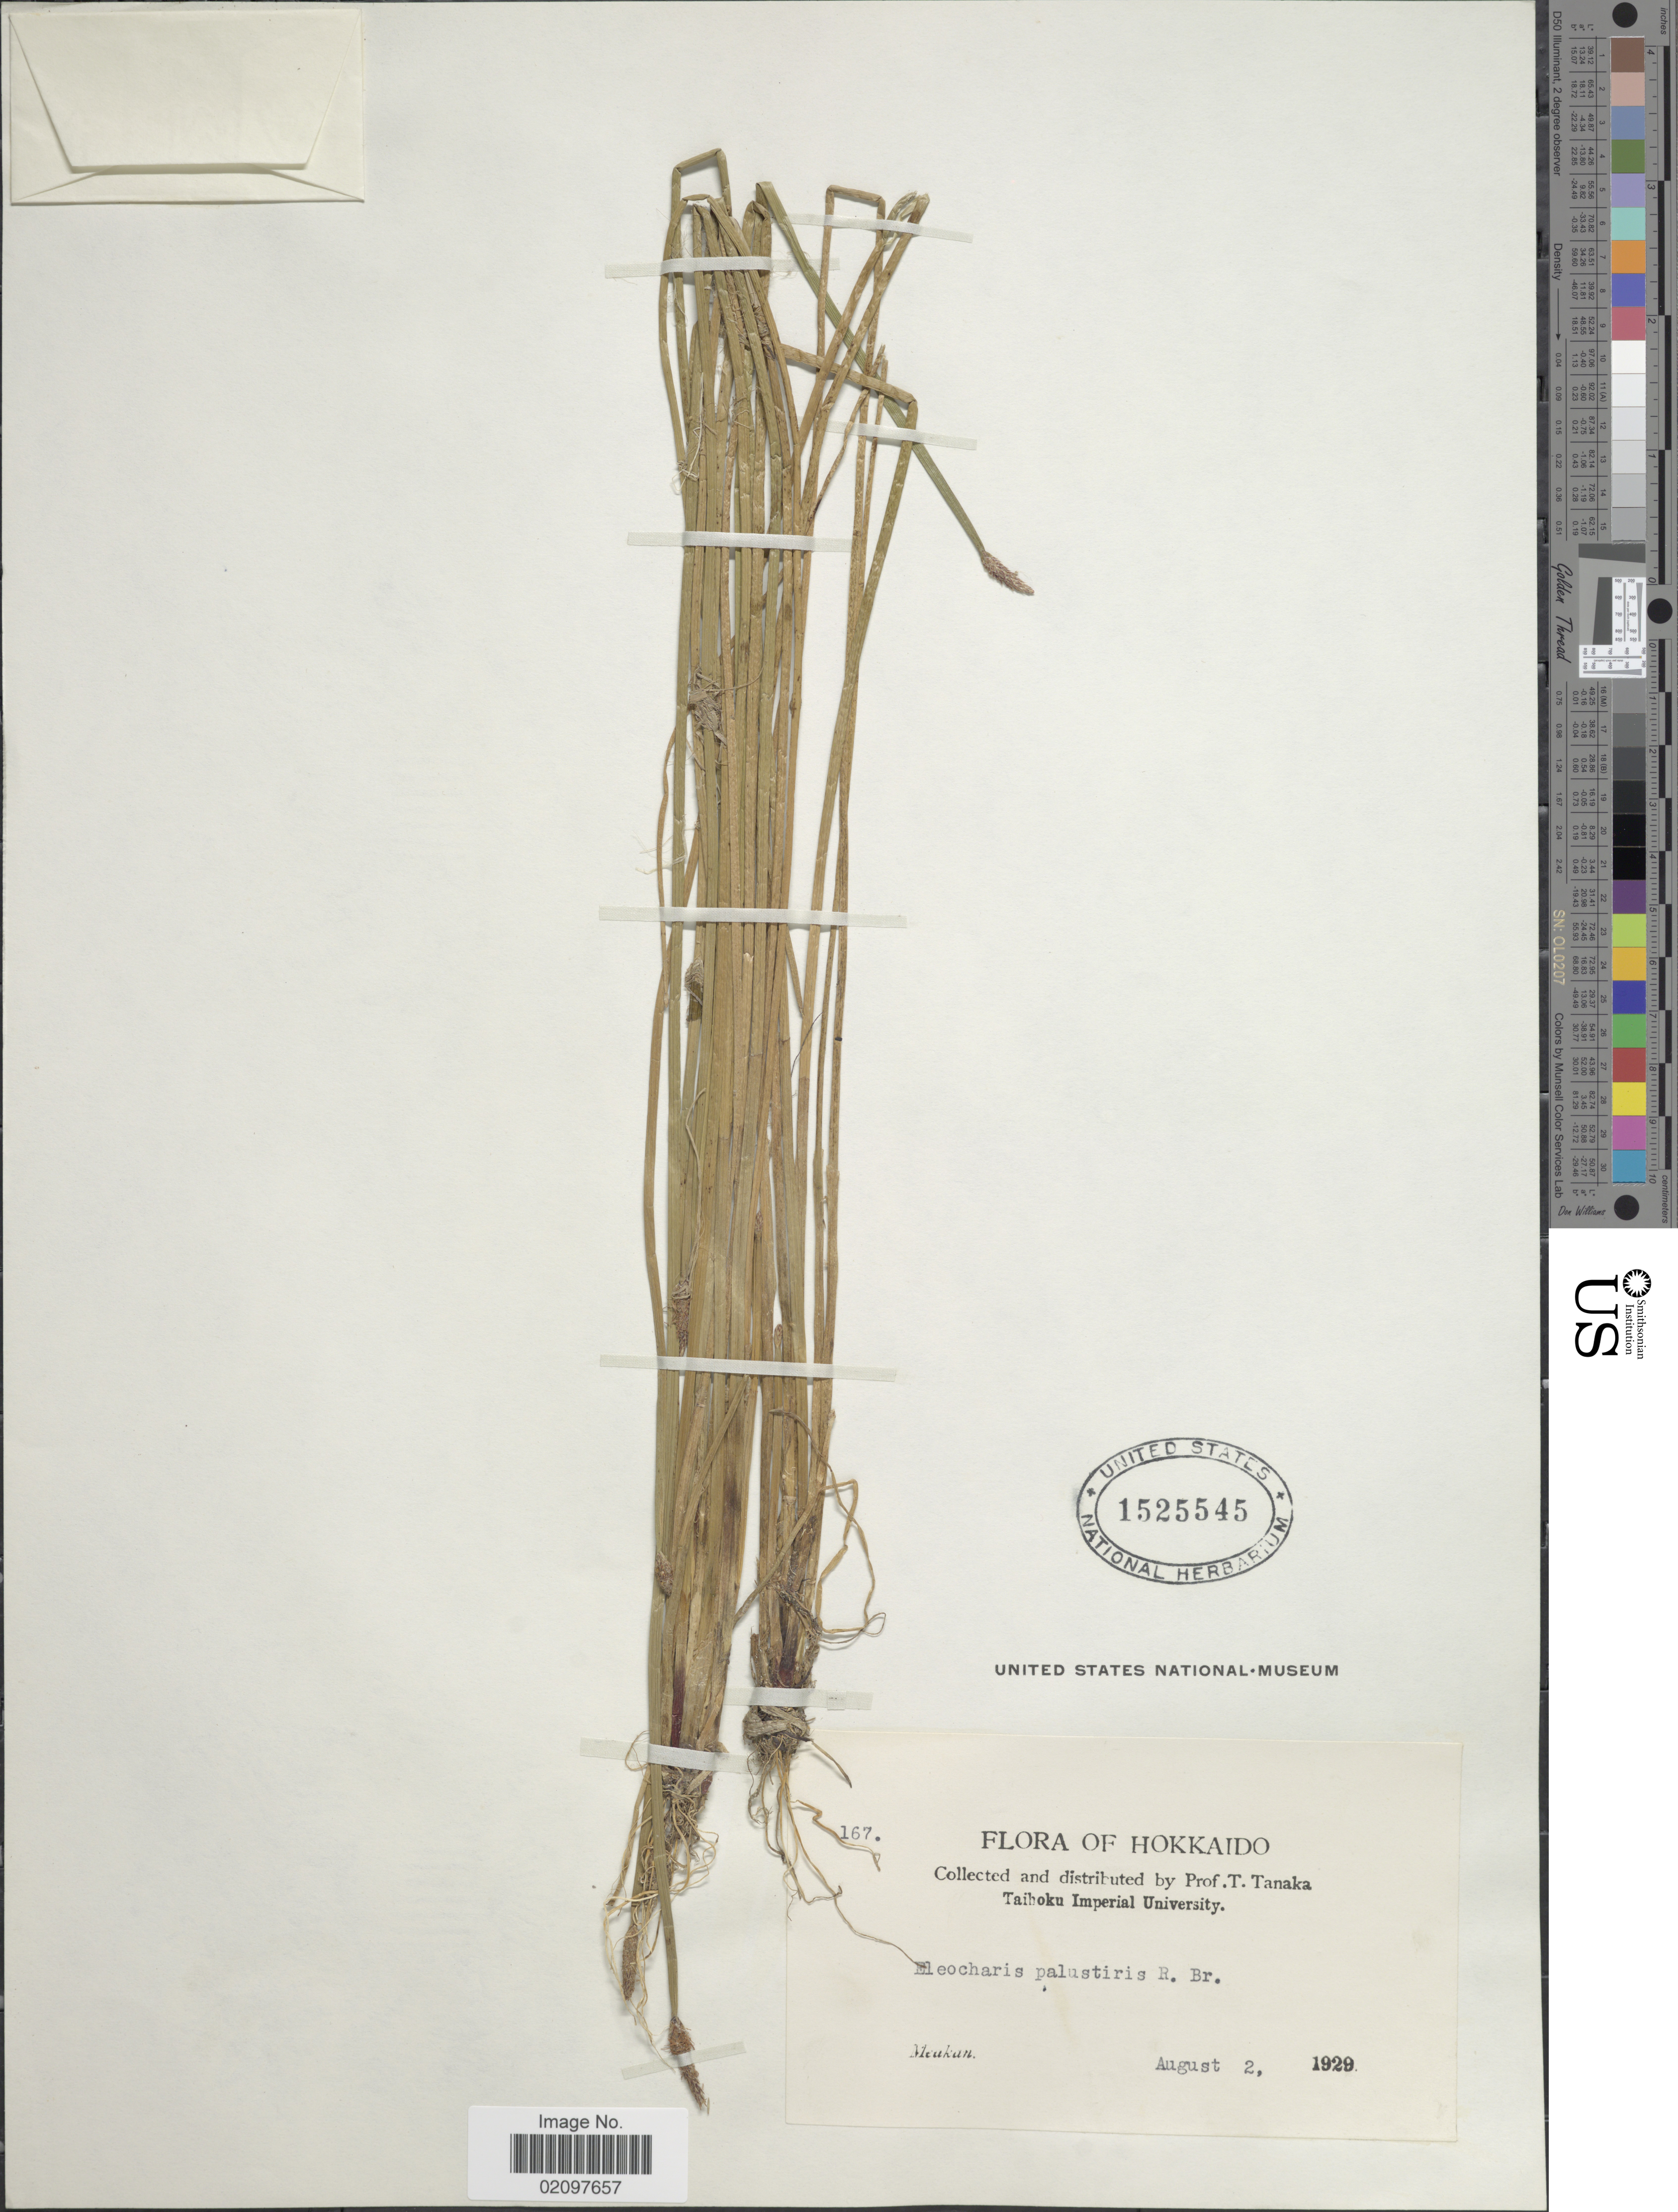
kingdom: Plantae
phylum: Tracheophyta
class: Liliopsida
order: Poales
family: Cyperaceae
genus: Eleocharis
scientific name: Eleocharis palustris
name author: (L.) Roem. & Schult.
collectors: T. Tanaka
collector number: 167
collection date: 1929-08-02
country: Japan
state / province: Hokkaidō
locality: Hokkaido, Meukan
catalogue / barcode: US 1525545